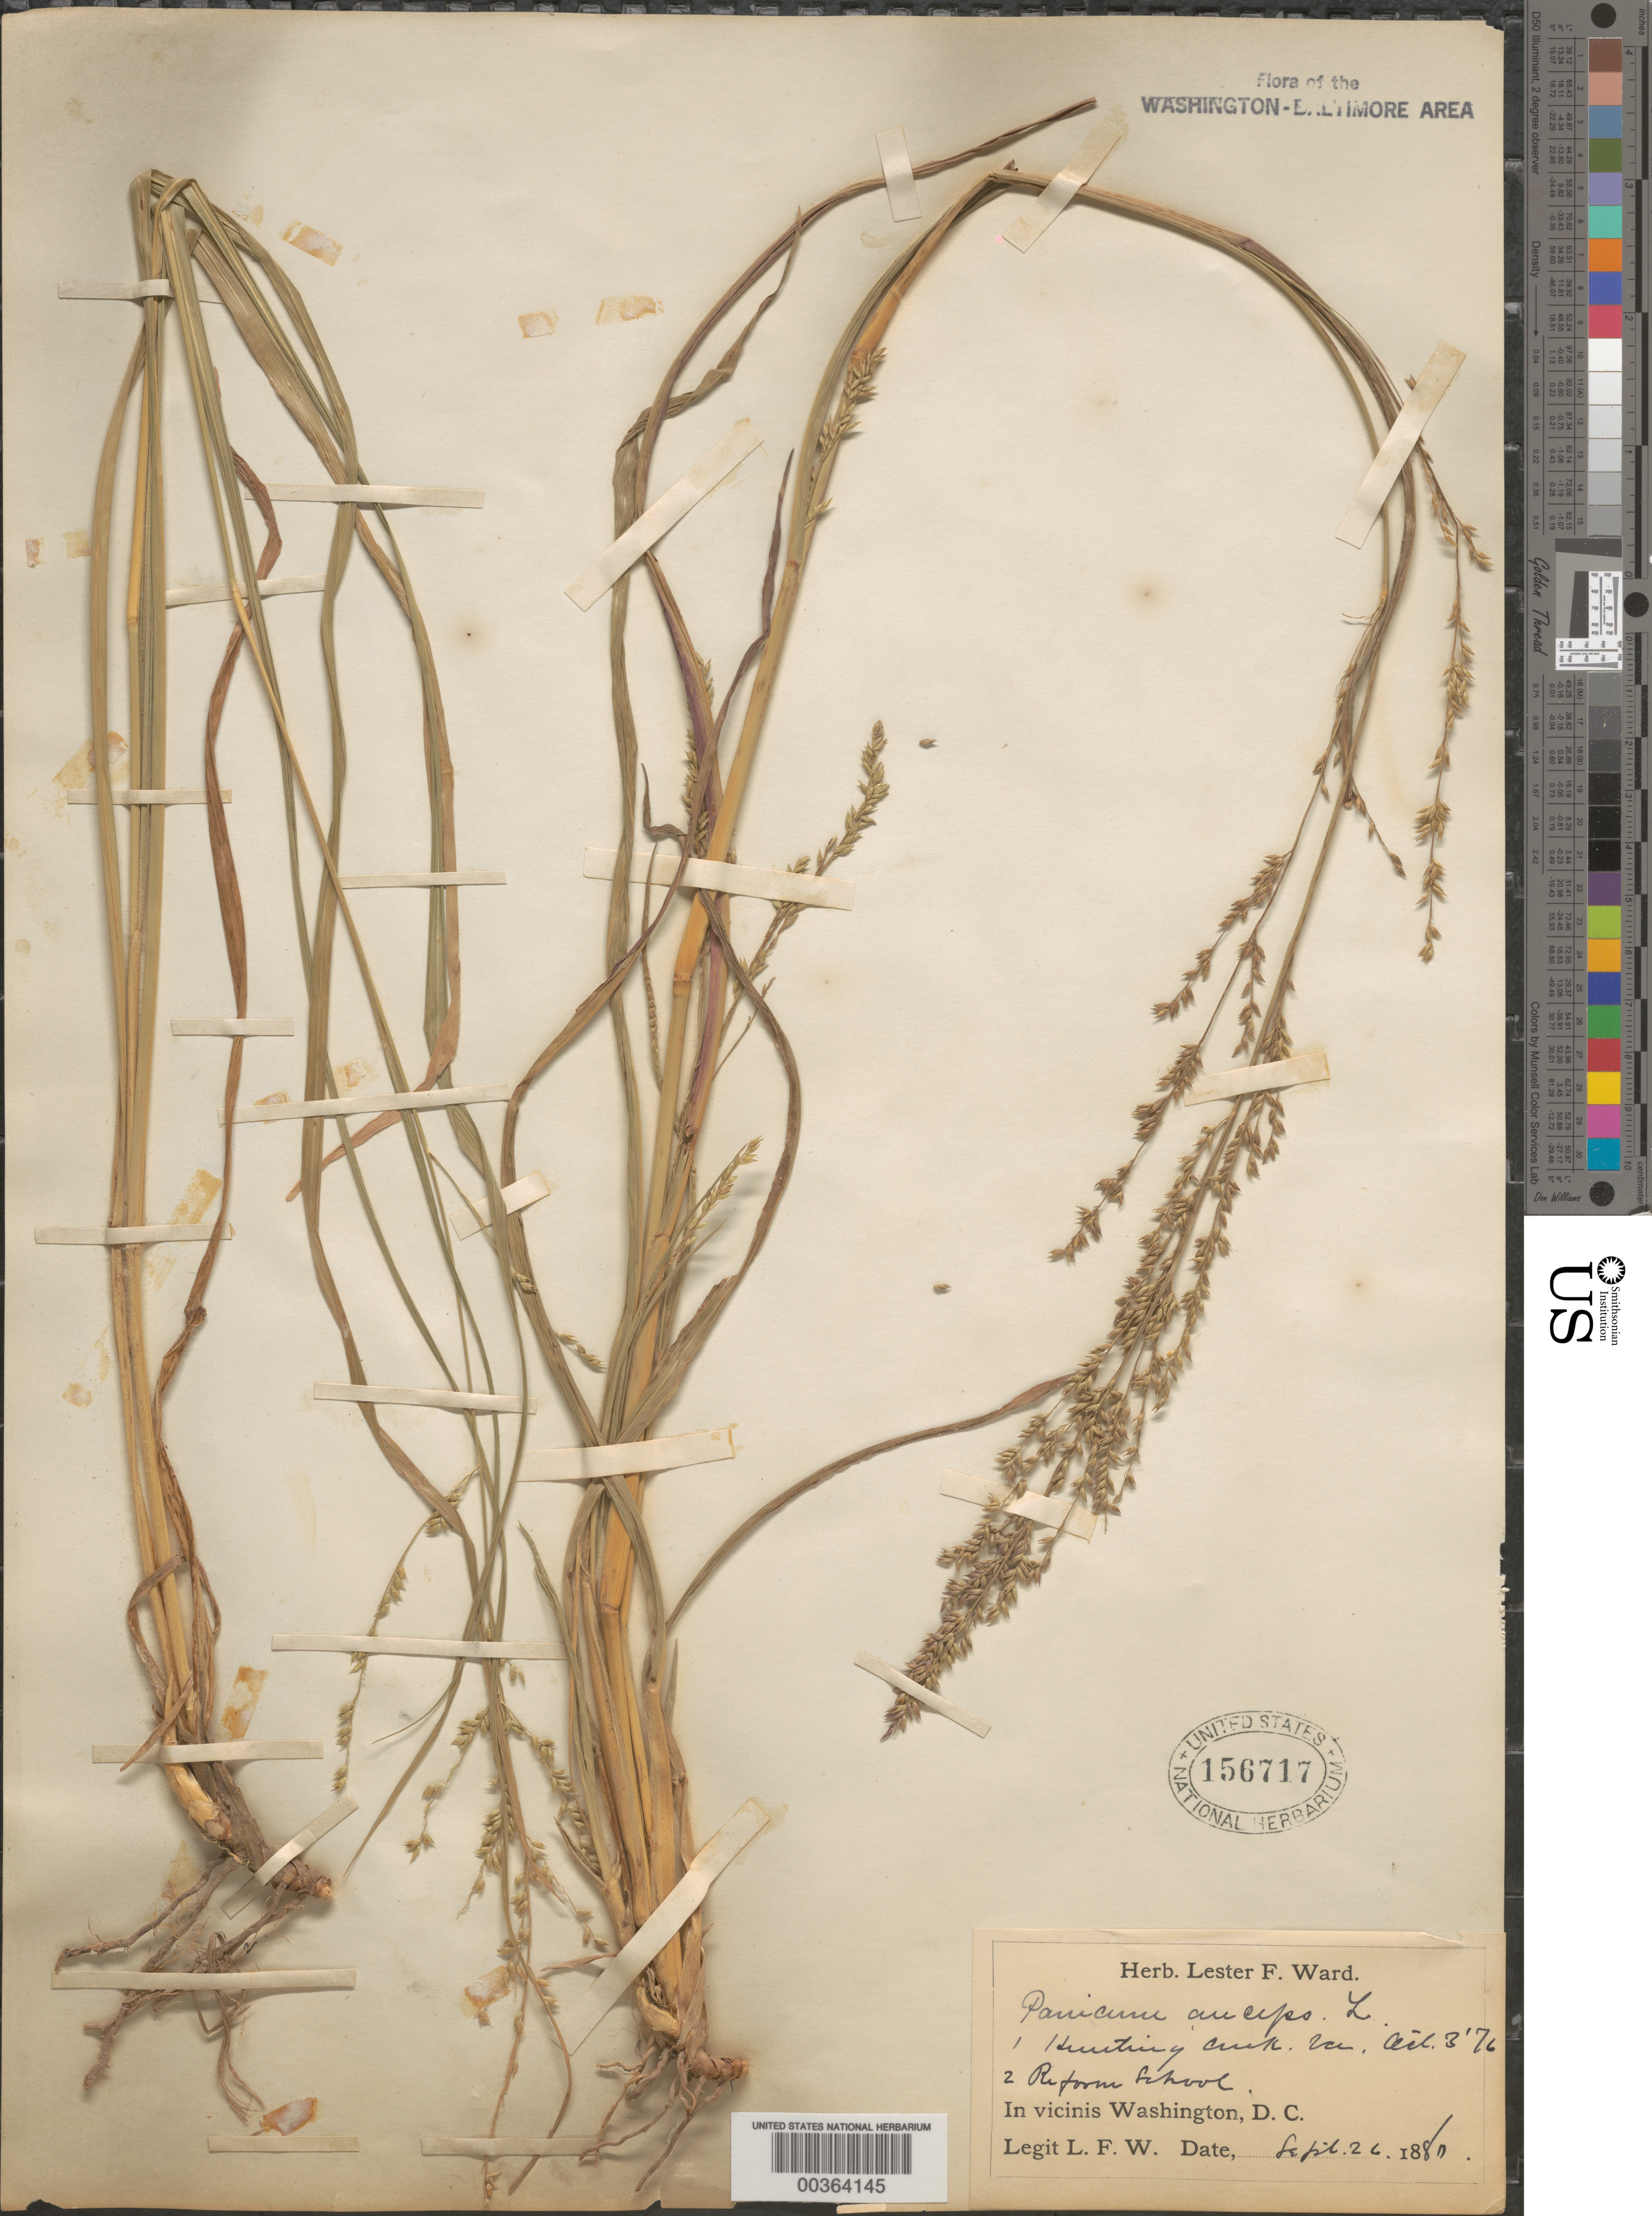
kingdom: Plantae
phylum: Tracheophyta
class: Liliopsida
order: Poales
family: Poaceae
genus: Coleataenia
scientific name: Coleataenia anceps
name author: (Michx.) Soreng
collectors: L. F. Ward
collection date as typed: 26 Sep 1887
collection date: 1887-09-26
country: United States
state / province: Virginia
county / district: Fairfax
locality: Hunting Creek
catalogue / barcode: US 156717